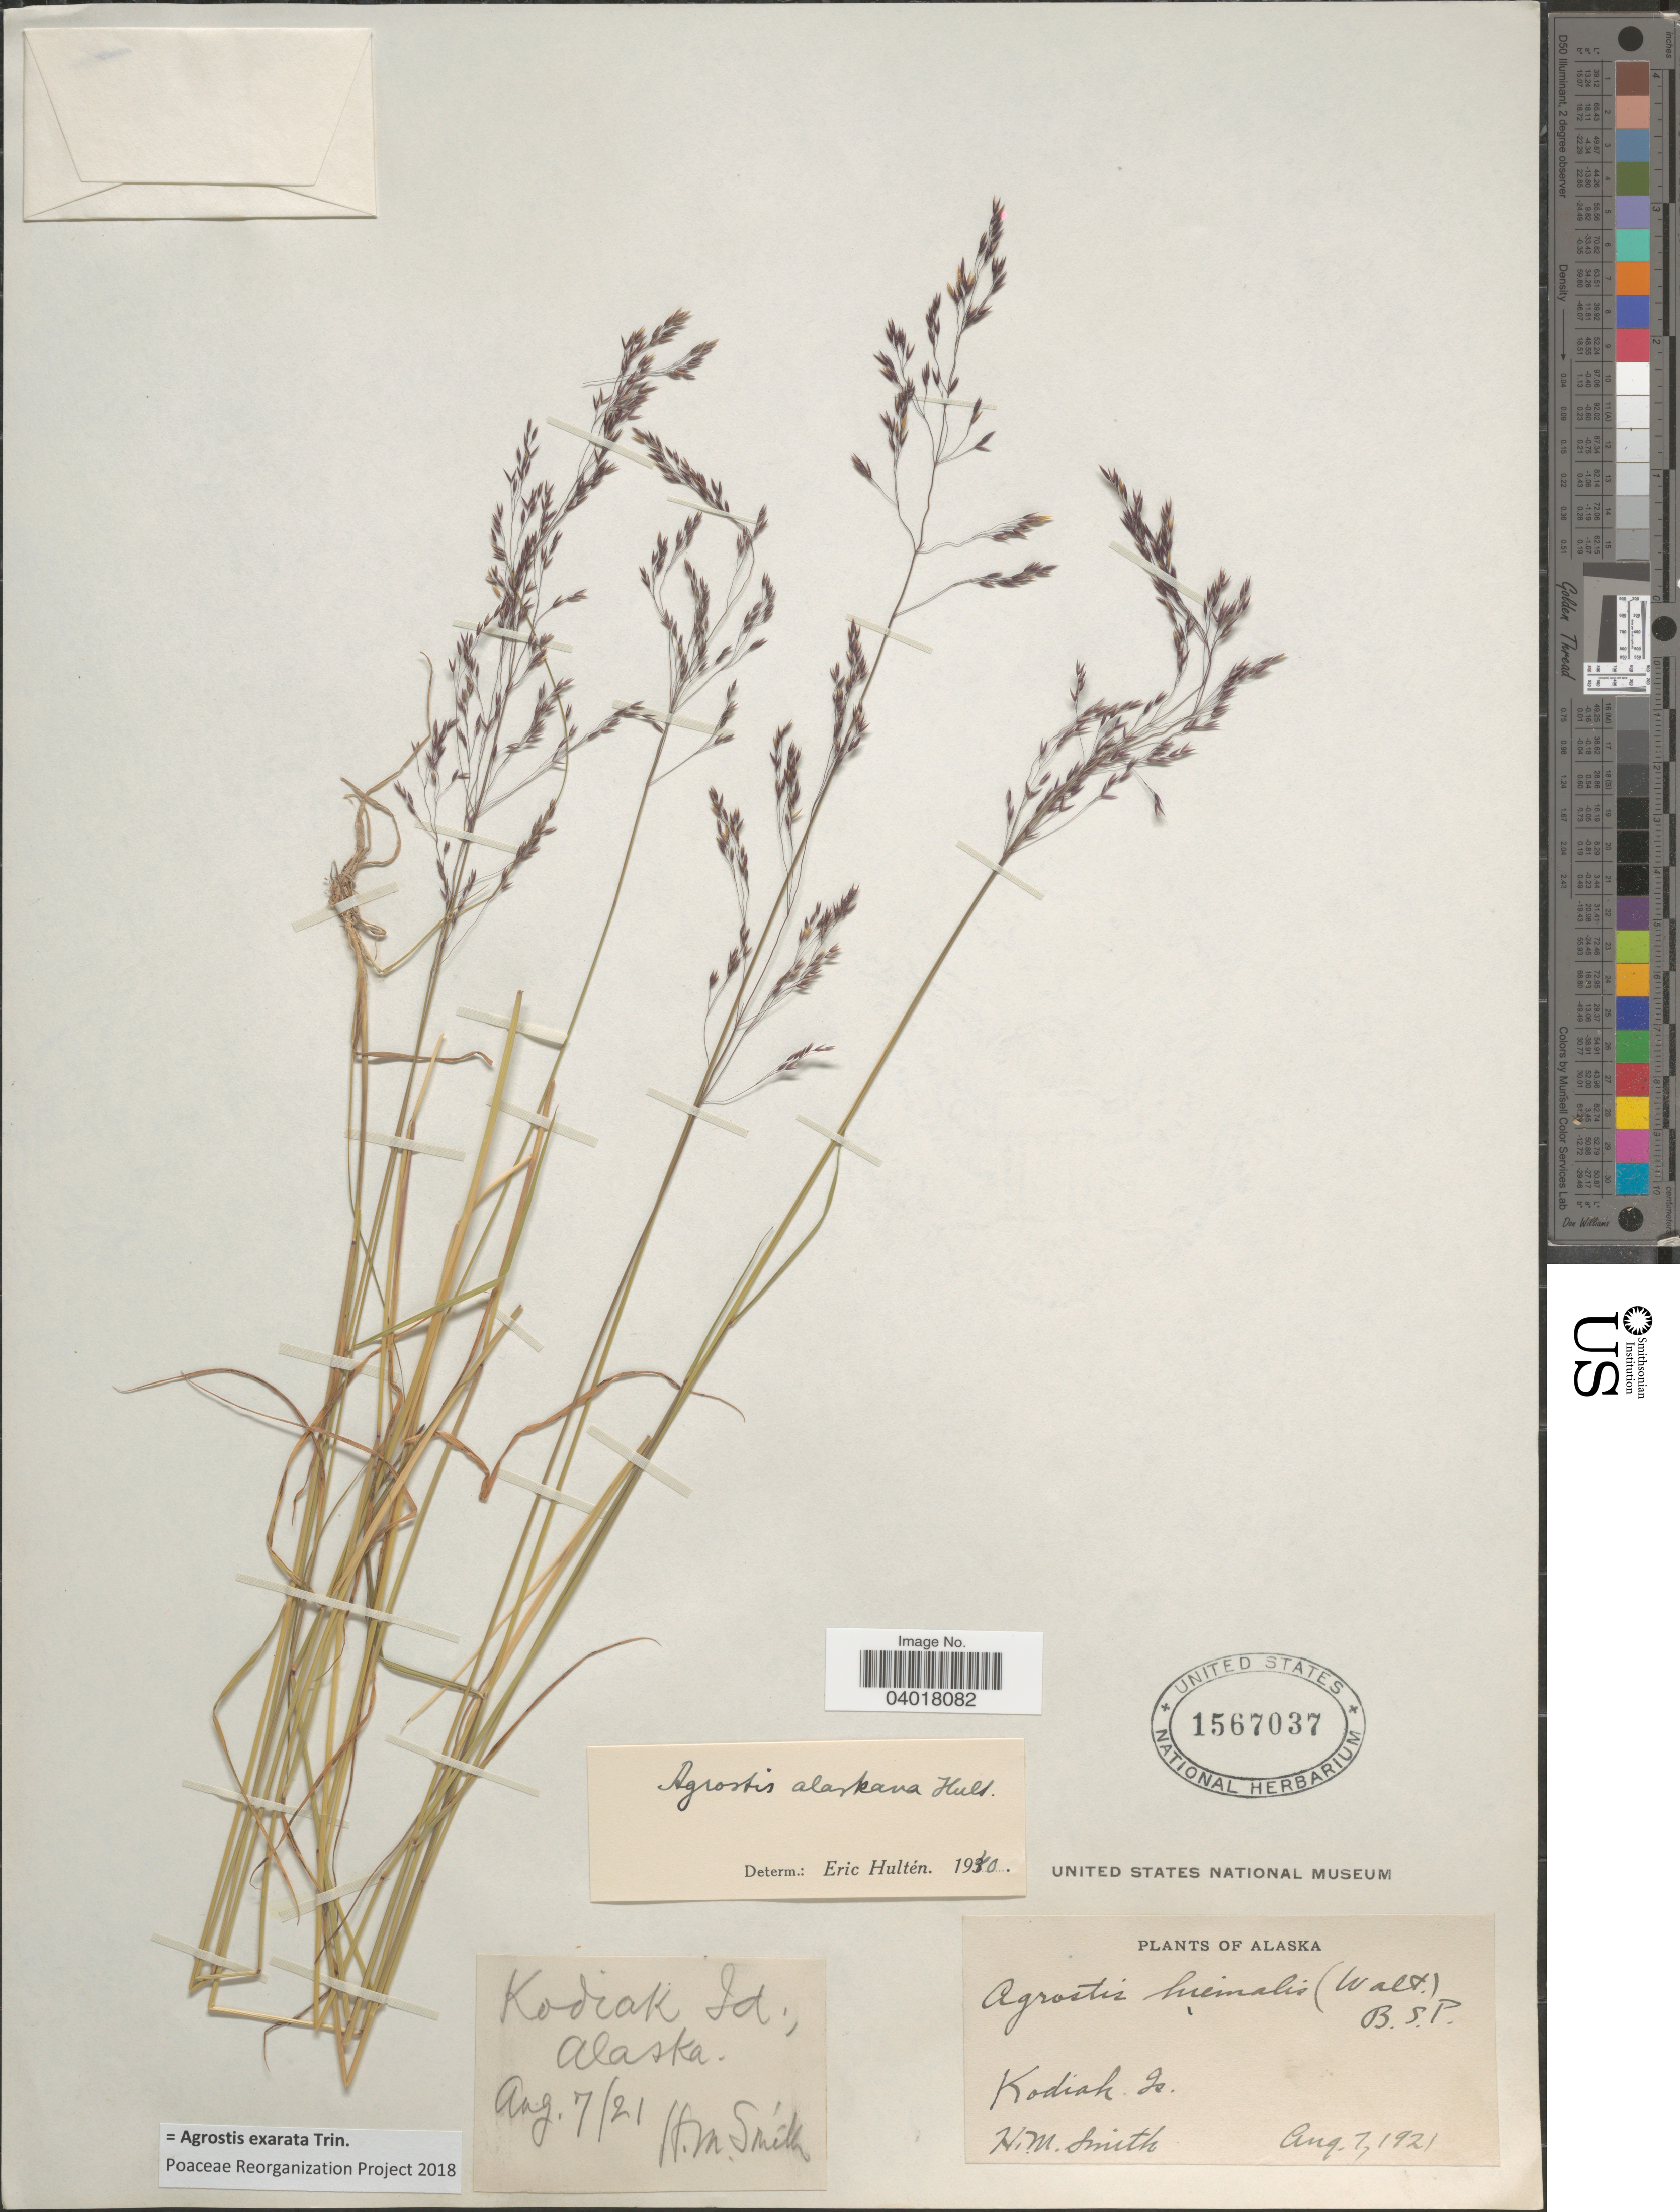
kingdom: Plantae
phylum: Tracheophyta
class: Liliopsida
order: Poales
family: Poaceae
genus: Agrostis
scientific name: Agrostis exarata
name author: Trin.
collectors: H. M. Smith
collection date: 1921-08-07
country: United States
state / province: Alaska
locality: Kodiak Is.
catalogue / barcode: US 1567037